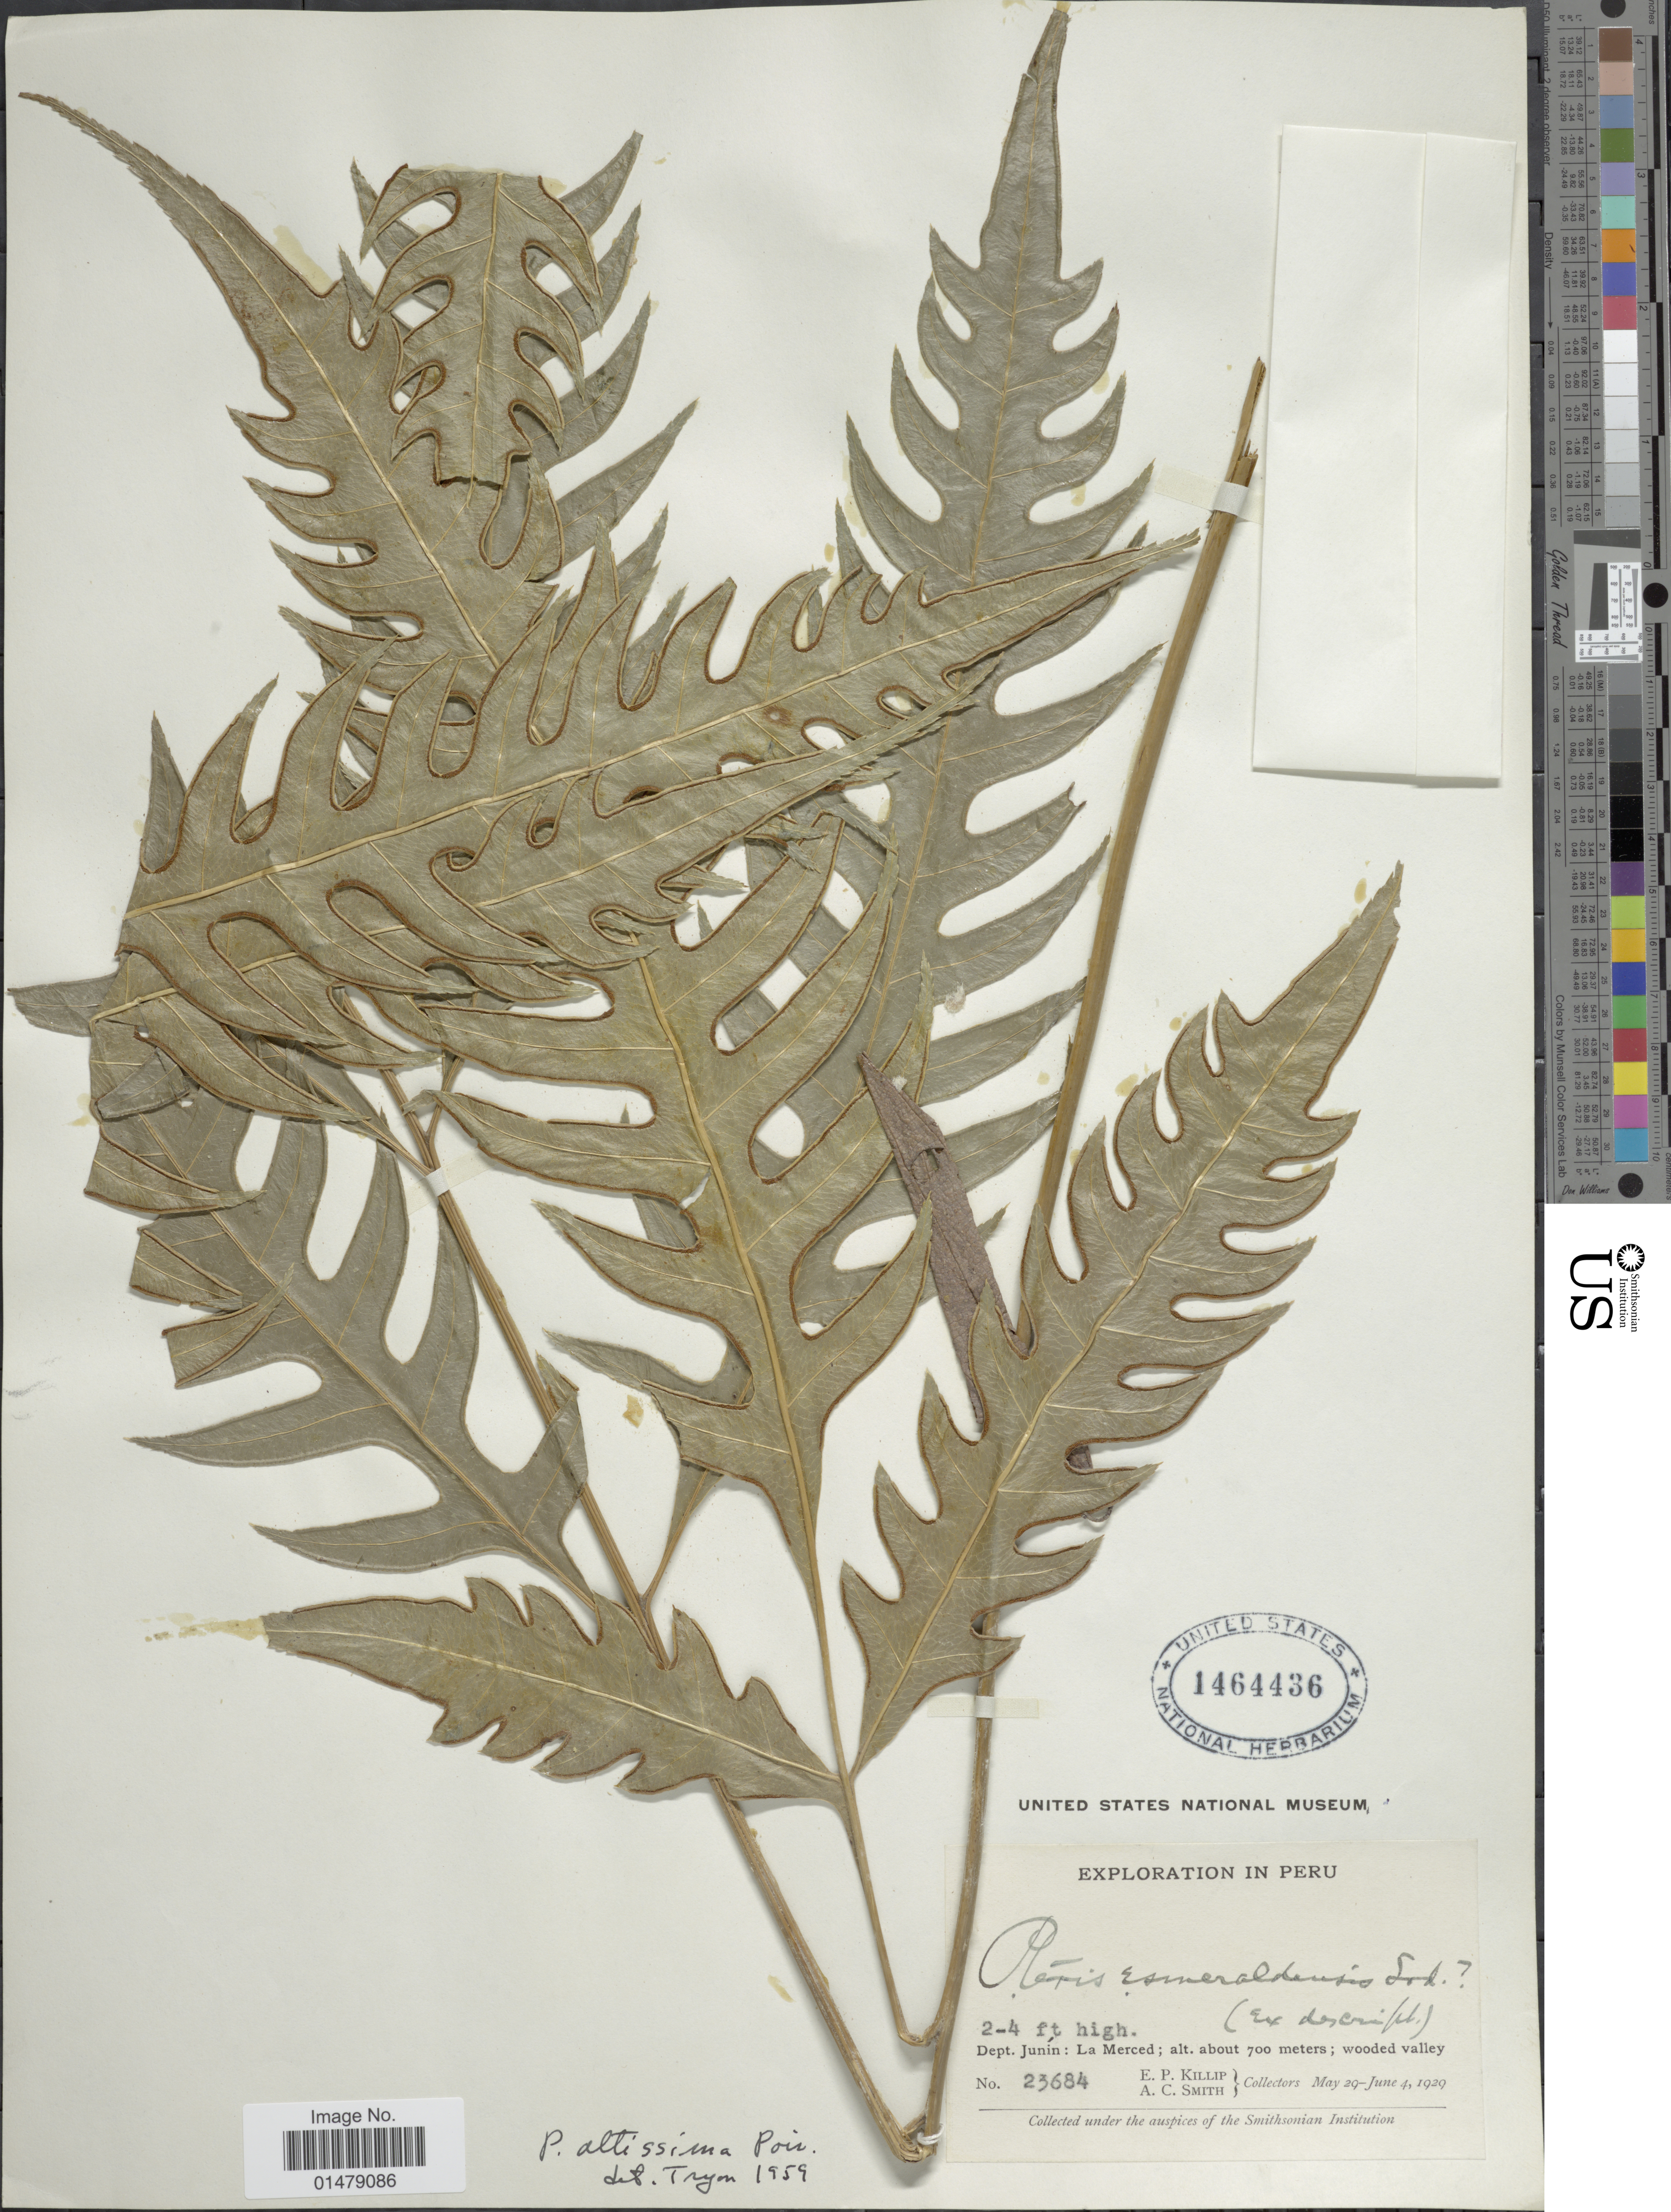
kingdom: Plantae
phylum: Tracheophyta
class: Polypodiopsida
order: Polypodiales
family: Pteridaceae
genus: Pteris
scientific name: Pteris altissima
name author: Poir.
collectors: E. P. Killip & A. C. Smith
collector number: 23684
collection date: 1929-05-29/1929-06-04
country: Peru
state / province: Junín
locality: Dept. Junin: La Merced.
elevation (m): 700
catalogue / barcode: US 1464436